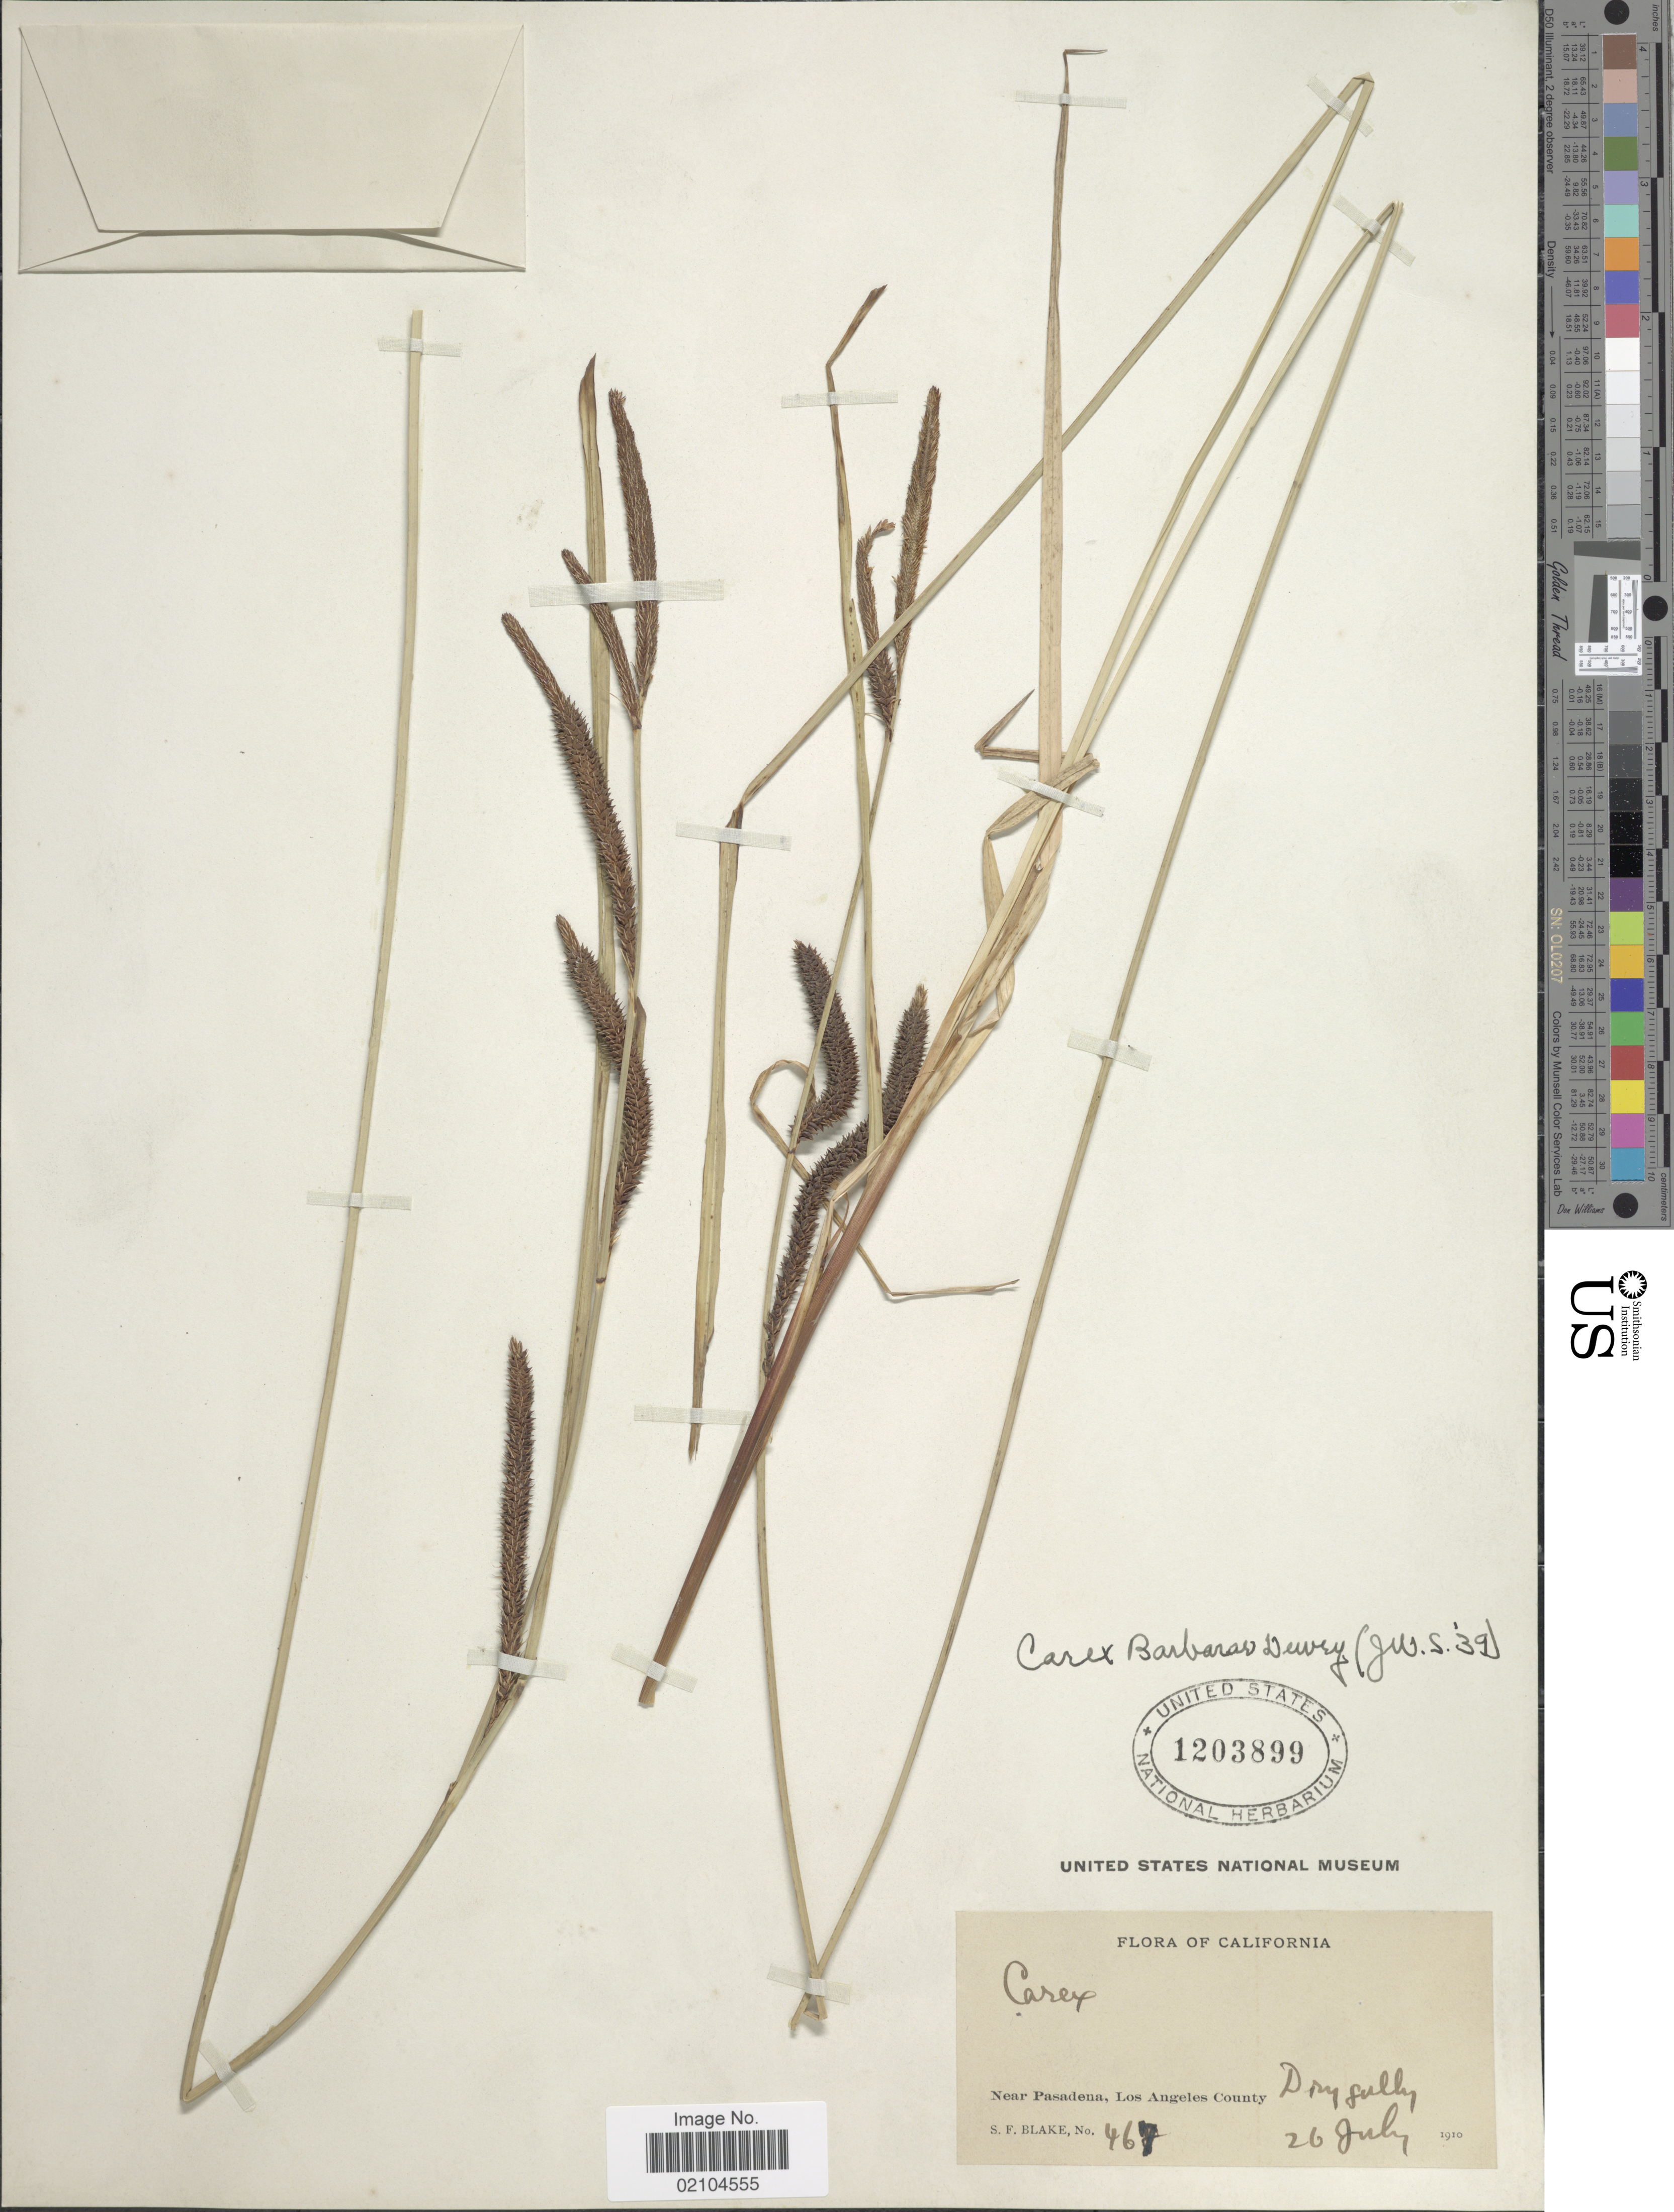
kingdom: Plantae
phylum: Tracheophyta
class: Liliopsida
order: Poales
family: Cyperaceae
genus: Carex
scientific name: Carex barbarae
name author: Dewey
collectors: S. Blake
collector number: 467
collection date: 1910-07-26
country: United States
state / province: California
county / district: Los Angeles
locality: Near Pasadena, Los Angeles County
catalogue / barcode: US 1203899